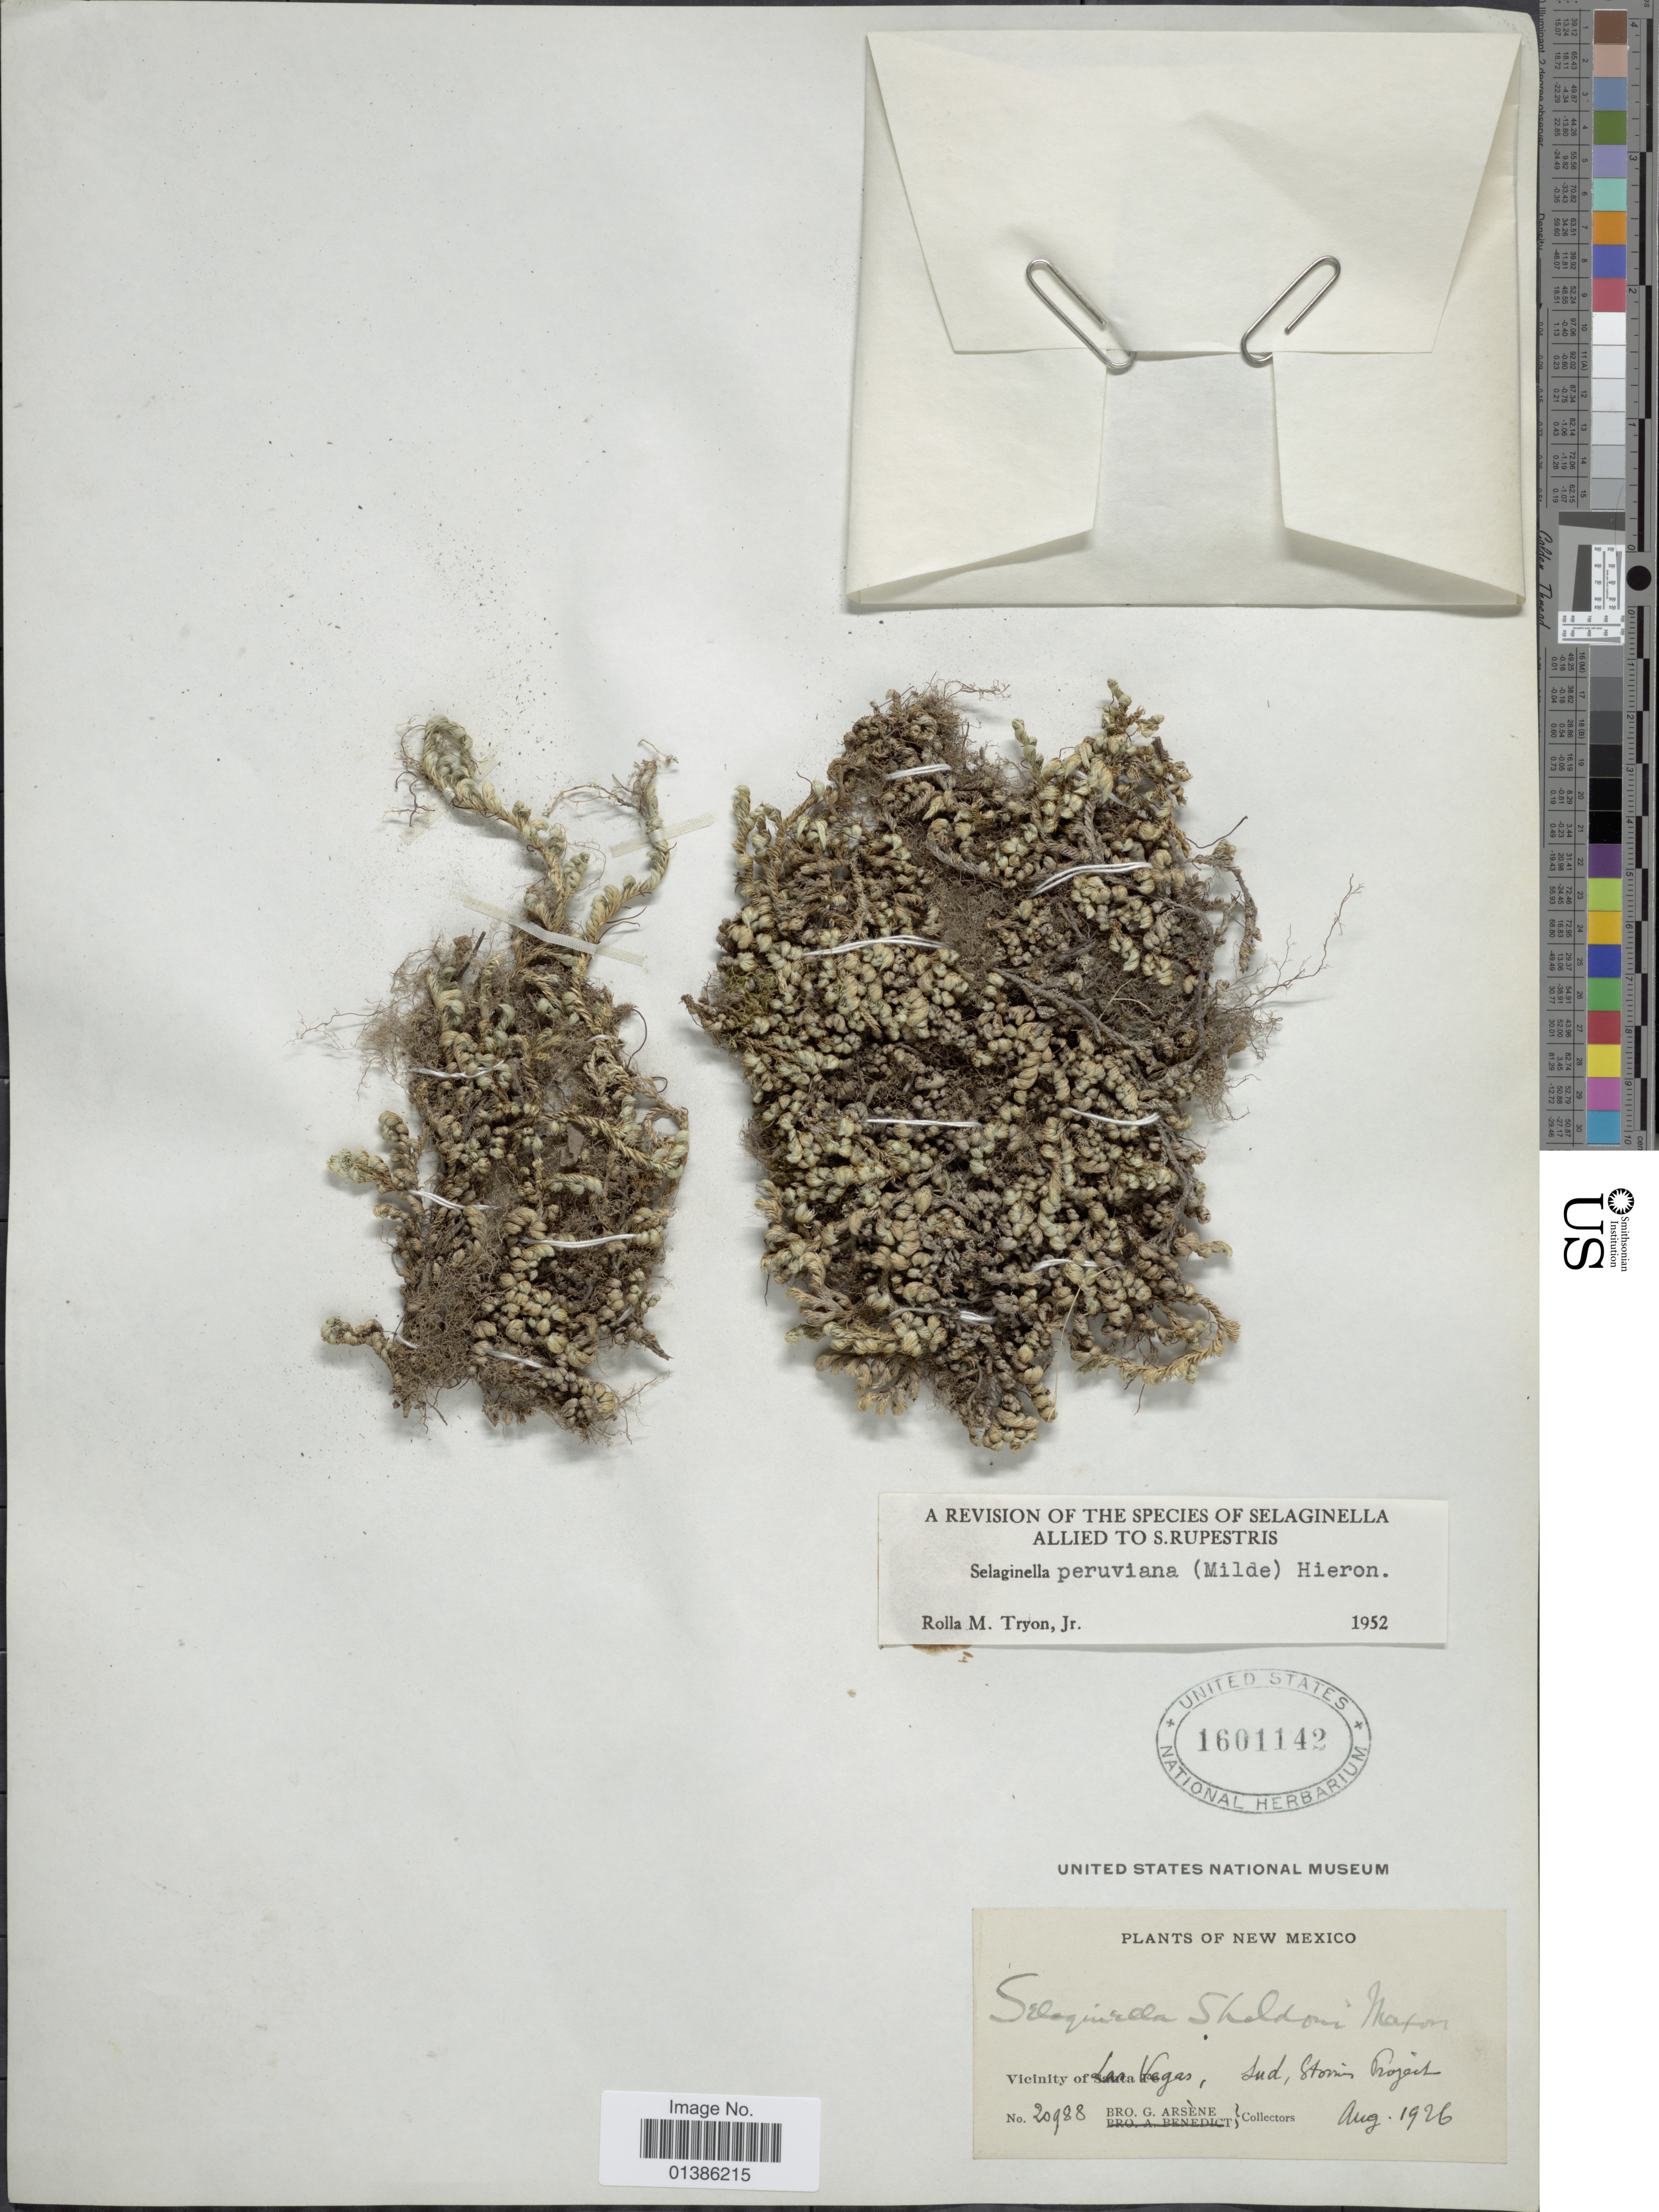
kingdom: Plantae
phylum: Tracheophyta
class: Lycopodiopsida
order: Selaginellales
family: Selaginellaceae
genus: Selaginella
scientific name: Selaginella peruviana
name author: (Milde) Hieron.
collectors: Bro. G. Arsène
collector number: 20988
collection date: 1926-08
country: United States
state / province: New Mexico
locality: Vicinity of Las Vegas, Sud [South Las Vegas], Storries Project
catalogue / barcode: US 1601142